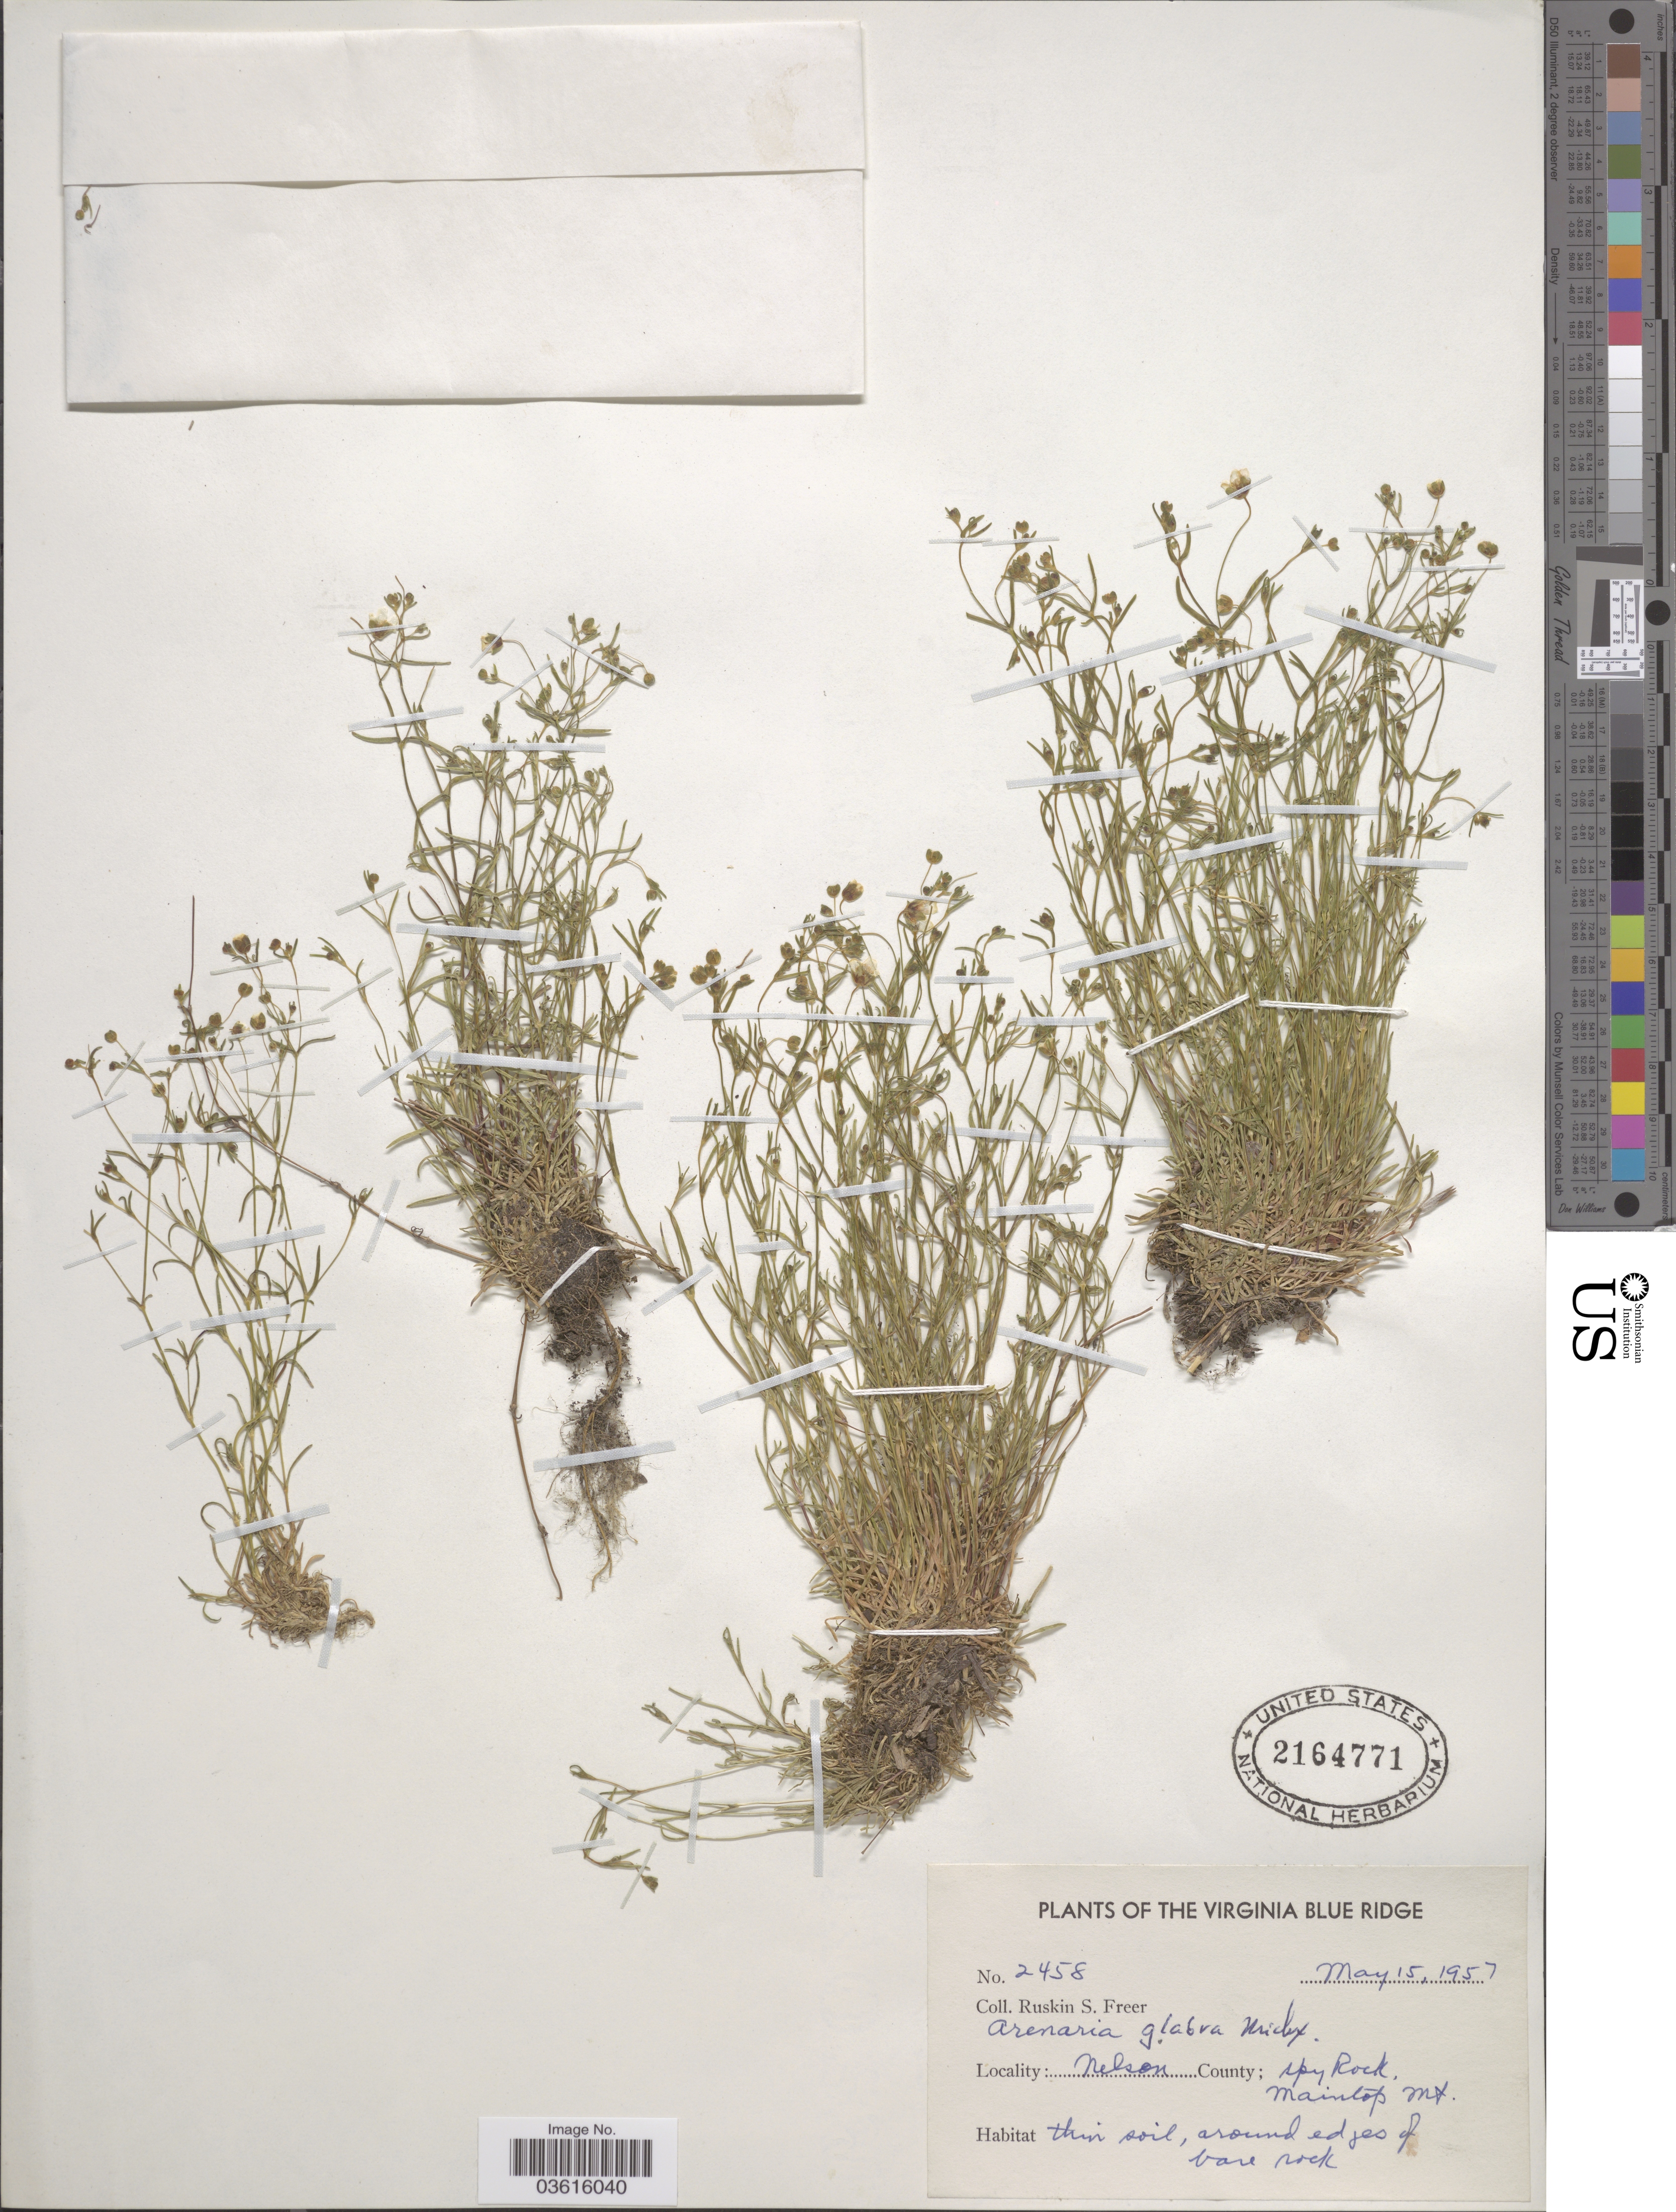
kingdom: Plantae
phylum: Tracheophyta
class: Magnoliopsida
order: Caryophyllales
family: Caryophyllaceae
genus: Minuartia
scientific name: Minuartia glabra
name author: (Michx.) Mattf.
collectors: R. Freer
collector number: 2458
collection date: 1957-05-15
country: United States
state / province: Virginia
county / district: Nelson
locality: Blue Ridge, Spy Rock. Maintop Mt.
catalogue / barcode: US 2164771